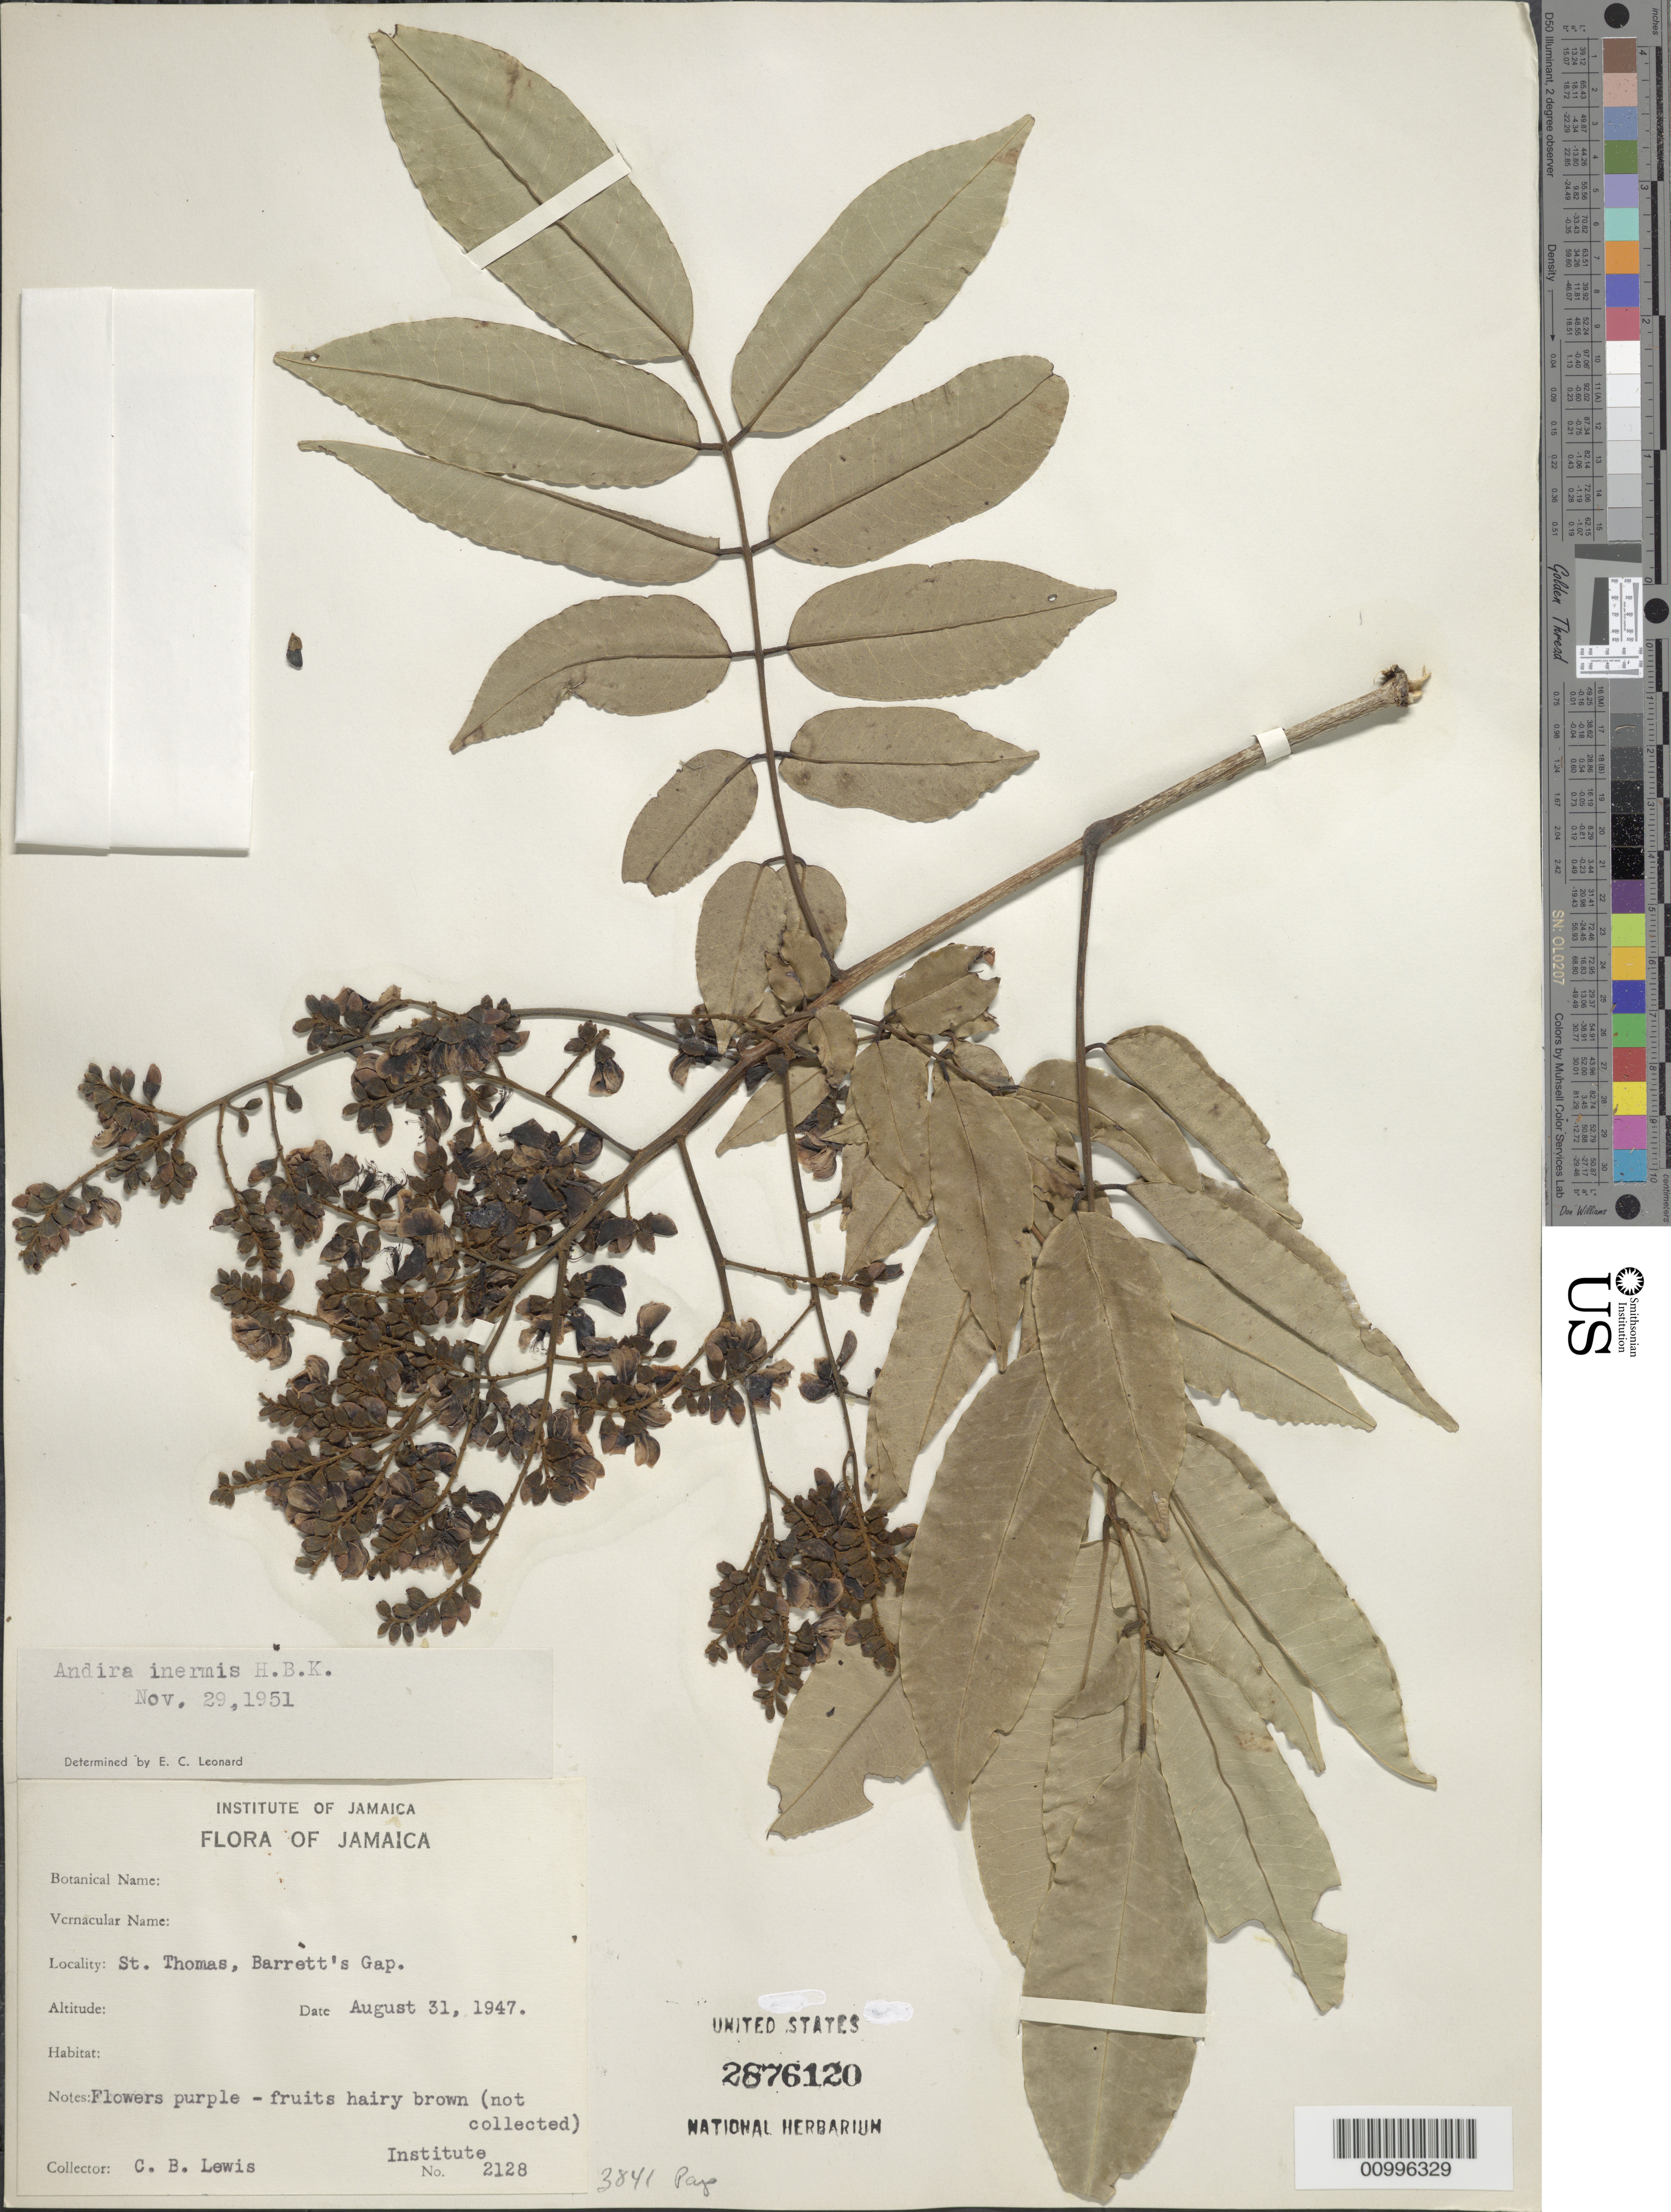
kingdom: Plantae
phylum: Tracheophyta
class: Magnoliopsida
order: Fabales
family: Fabaceae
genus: Andira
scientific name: Andira inermis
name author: (W. Wright) Kunth ex DC.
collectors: C. B. Lewis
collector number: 2128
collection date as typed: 31 Aug 1947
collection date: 1947-08-31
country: Jamaica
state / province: Saint Thomas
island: Jamaica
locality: Barret's Gap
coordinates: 0 N, 0 E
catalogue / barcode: US 2876120